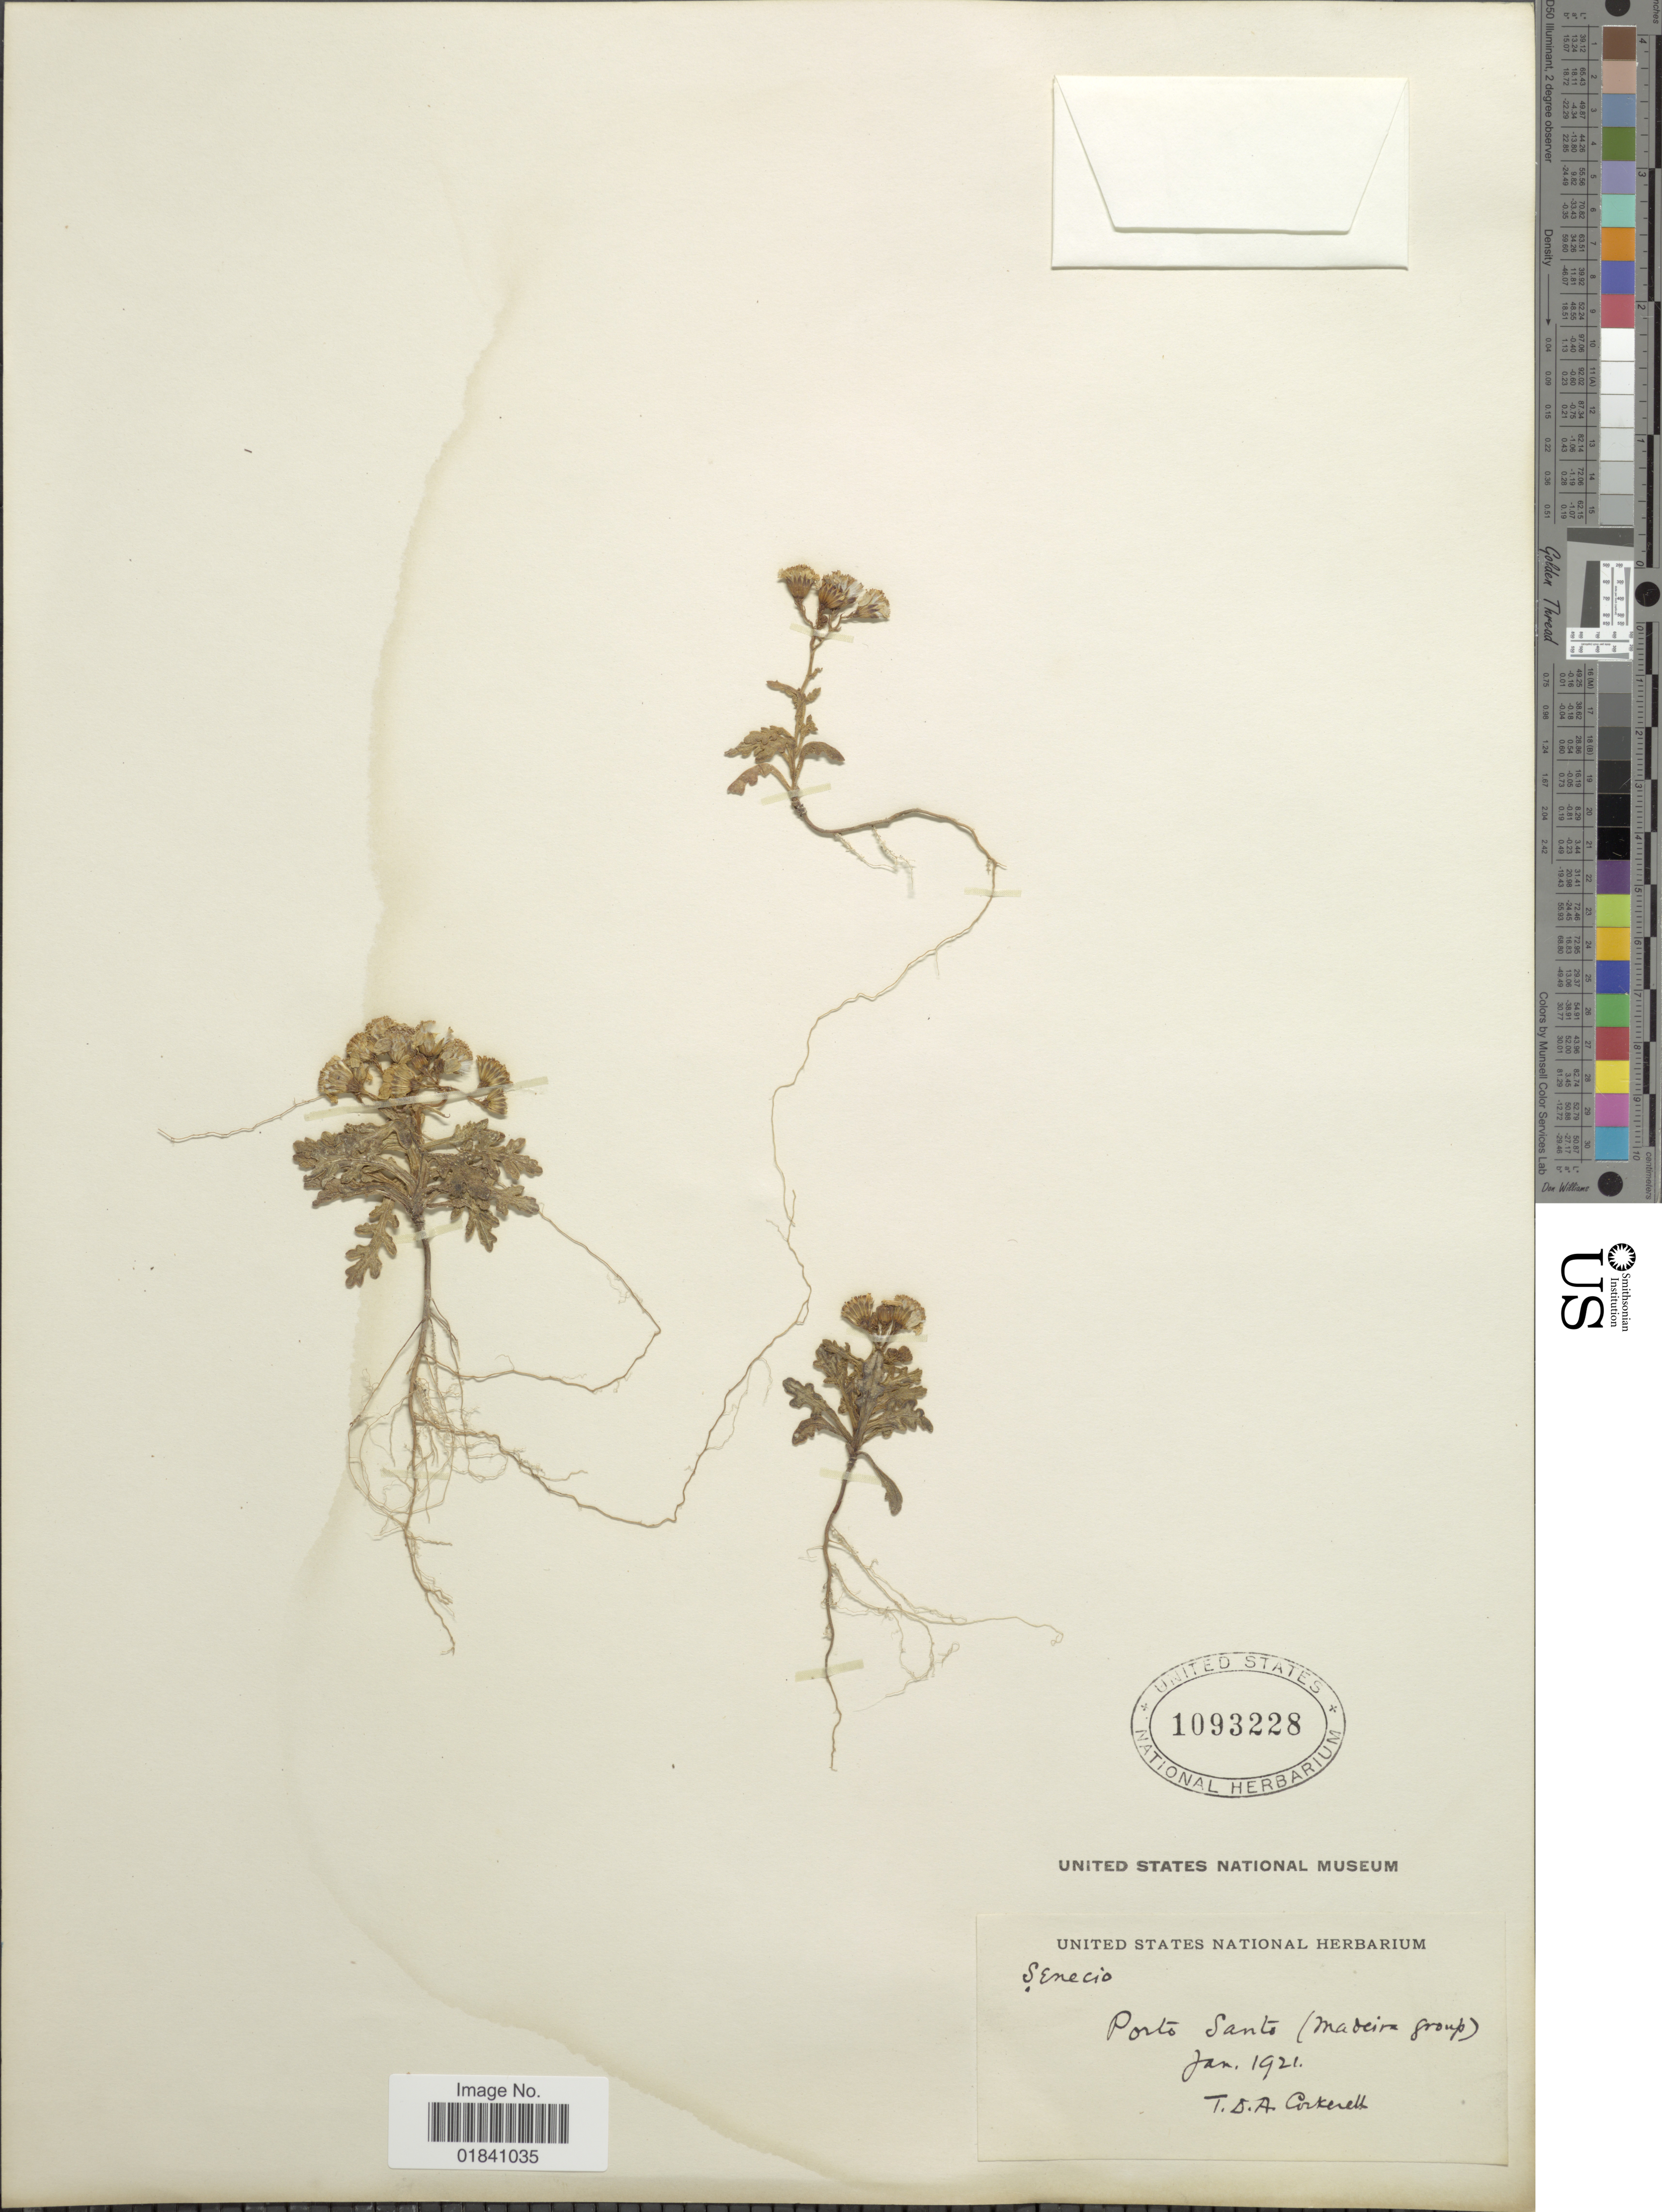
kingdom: Plantae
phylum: Tracheophyta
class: Magnoliopsida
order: Asterales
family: Asteraceae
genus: Senecio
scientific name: Senecio sp.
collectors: T. Cockerell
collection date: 1921-01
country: Portugal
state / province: Madeira (Aut. Reg.)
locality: Porto Santo (Madeira group)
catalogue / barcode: US 1093228